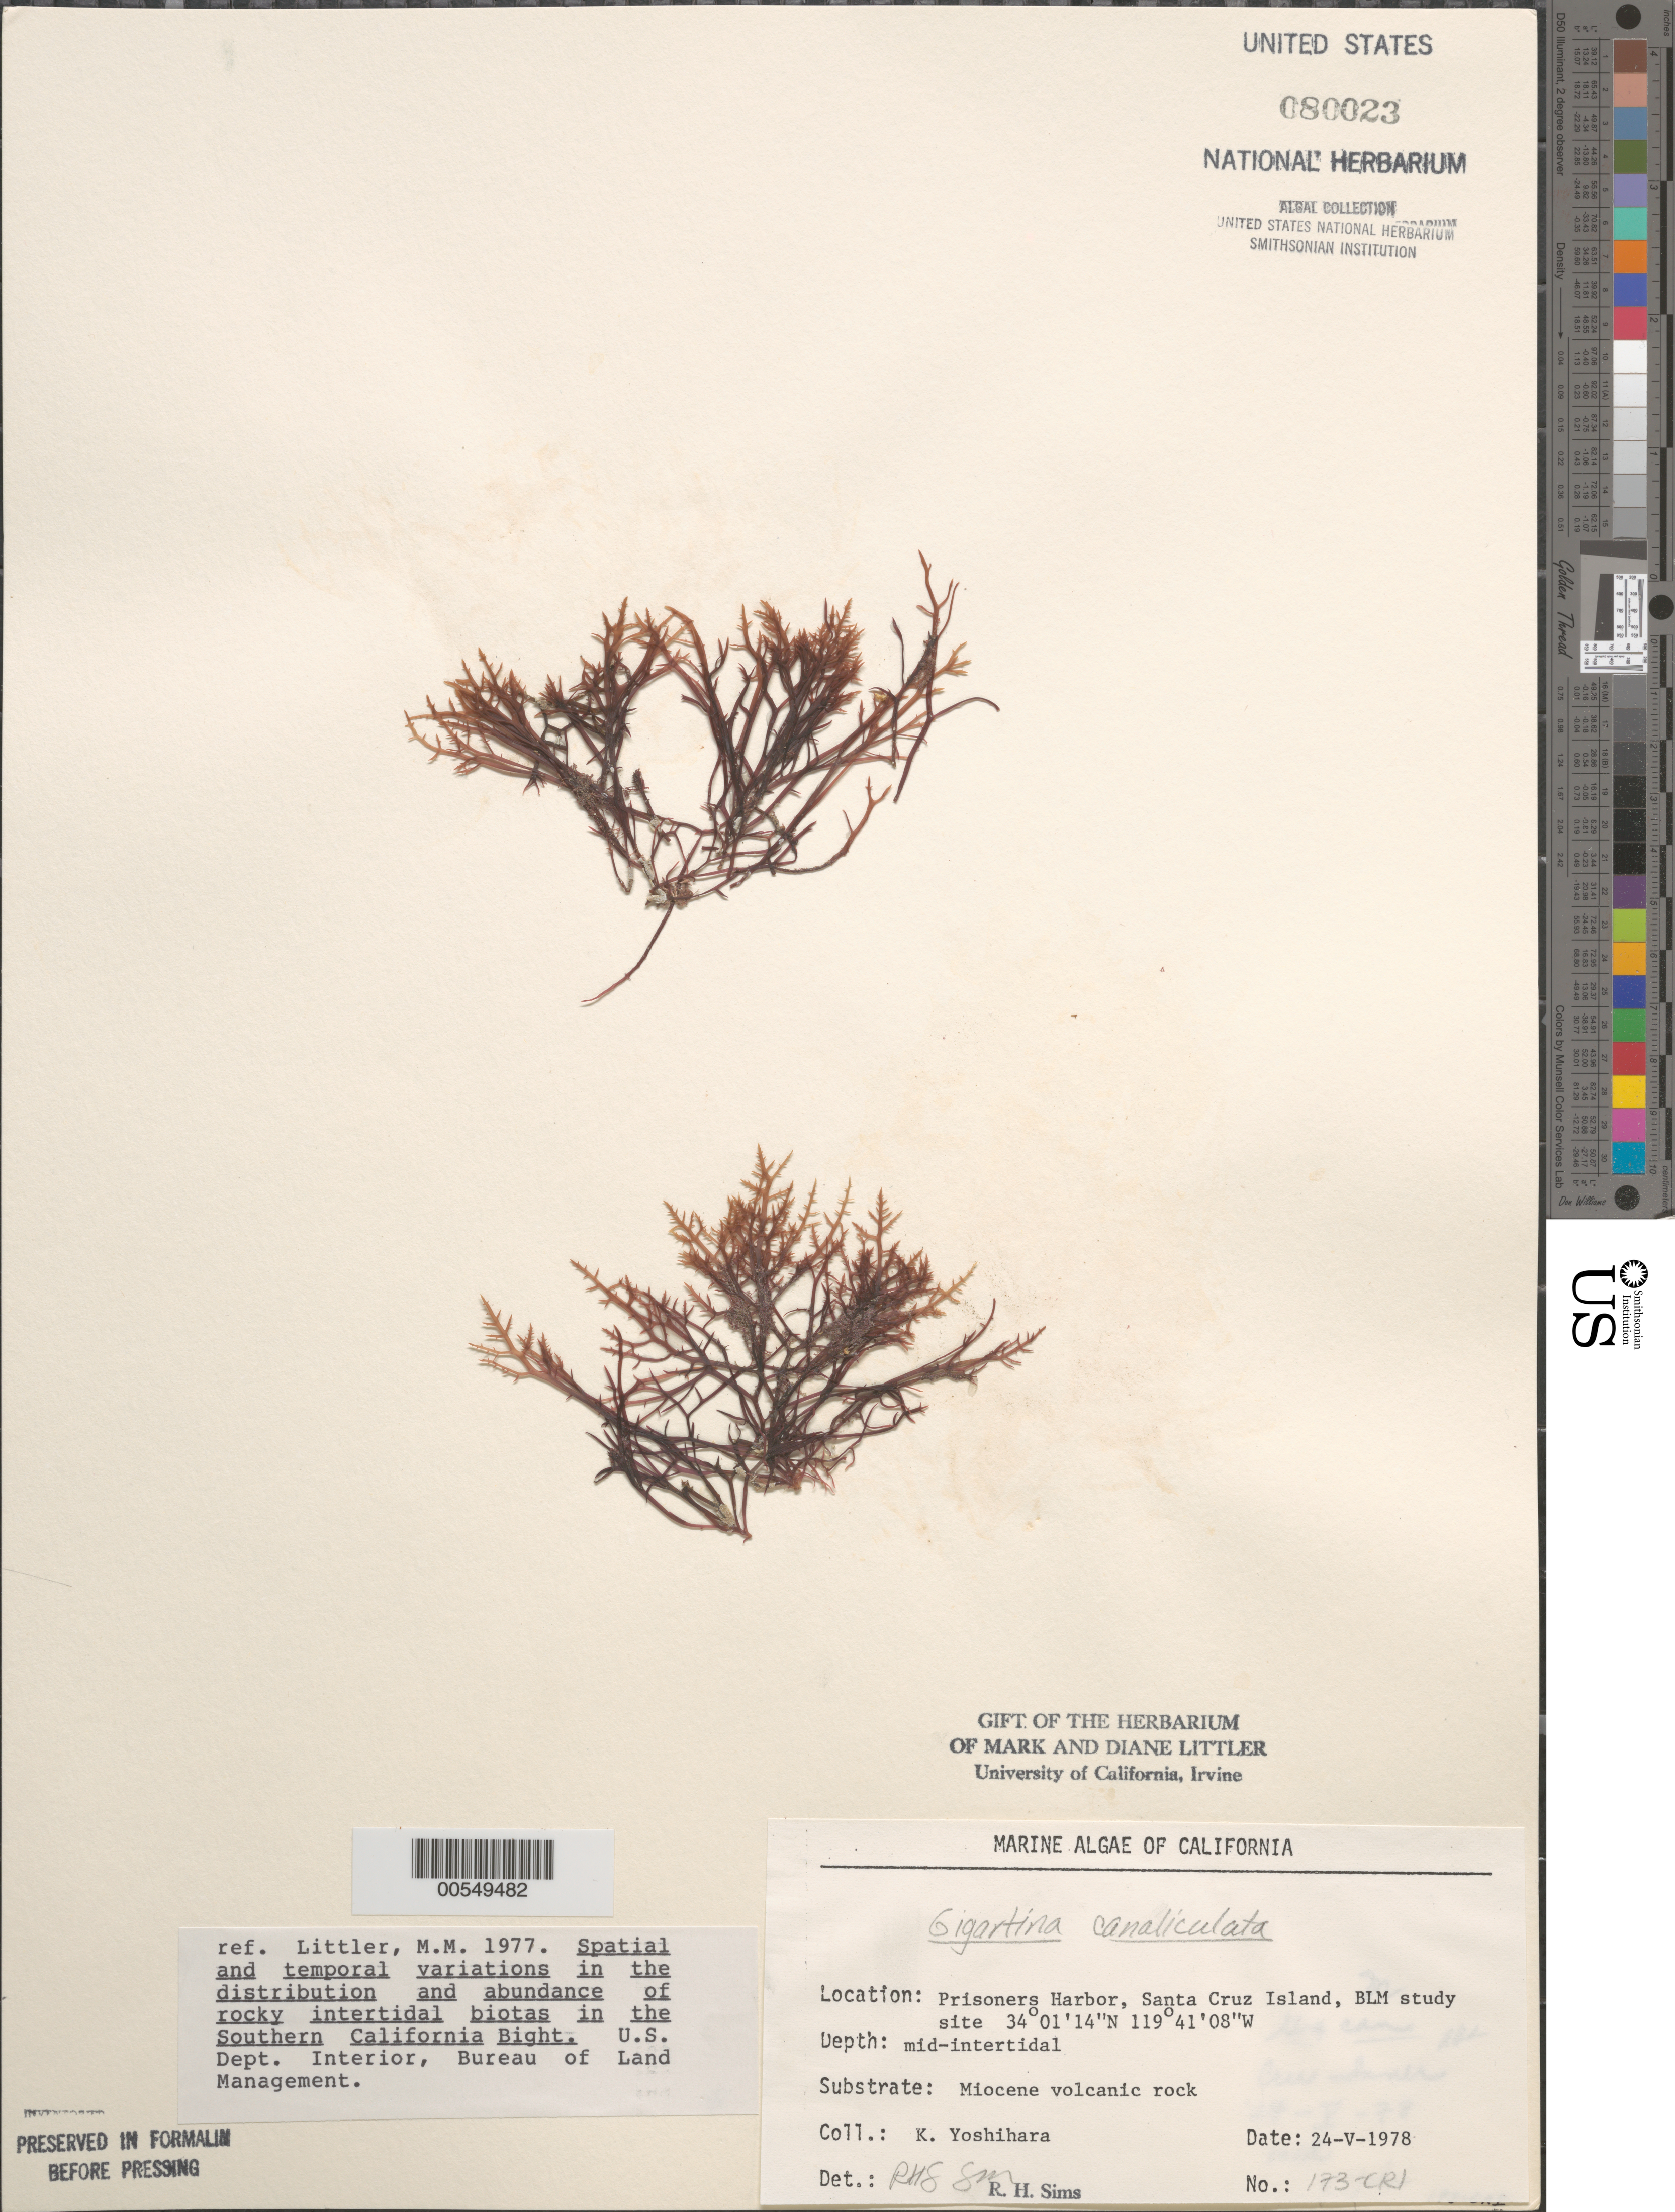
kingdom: Plantae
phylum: Rhodophyta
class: Florideophyceae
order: Gigartinales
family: Gigartinaceae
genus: Chondracanthus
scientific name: Chondracanthus canaliculatus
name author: (Harv.) Guiry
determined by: Algae name updating Project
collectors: K. Yoshihara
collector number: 173-cri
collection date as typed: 24 May 1978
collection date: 1978-05-24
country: United States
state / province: California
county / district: Santa Barbara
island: Santa Cruz Island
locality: Prisoners Harbor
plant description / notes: BLM-SOCALBIGHT Rocky Intertidal Survey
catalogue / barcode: US 80023